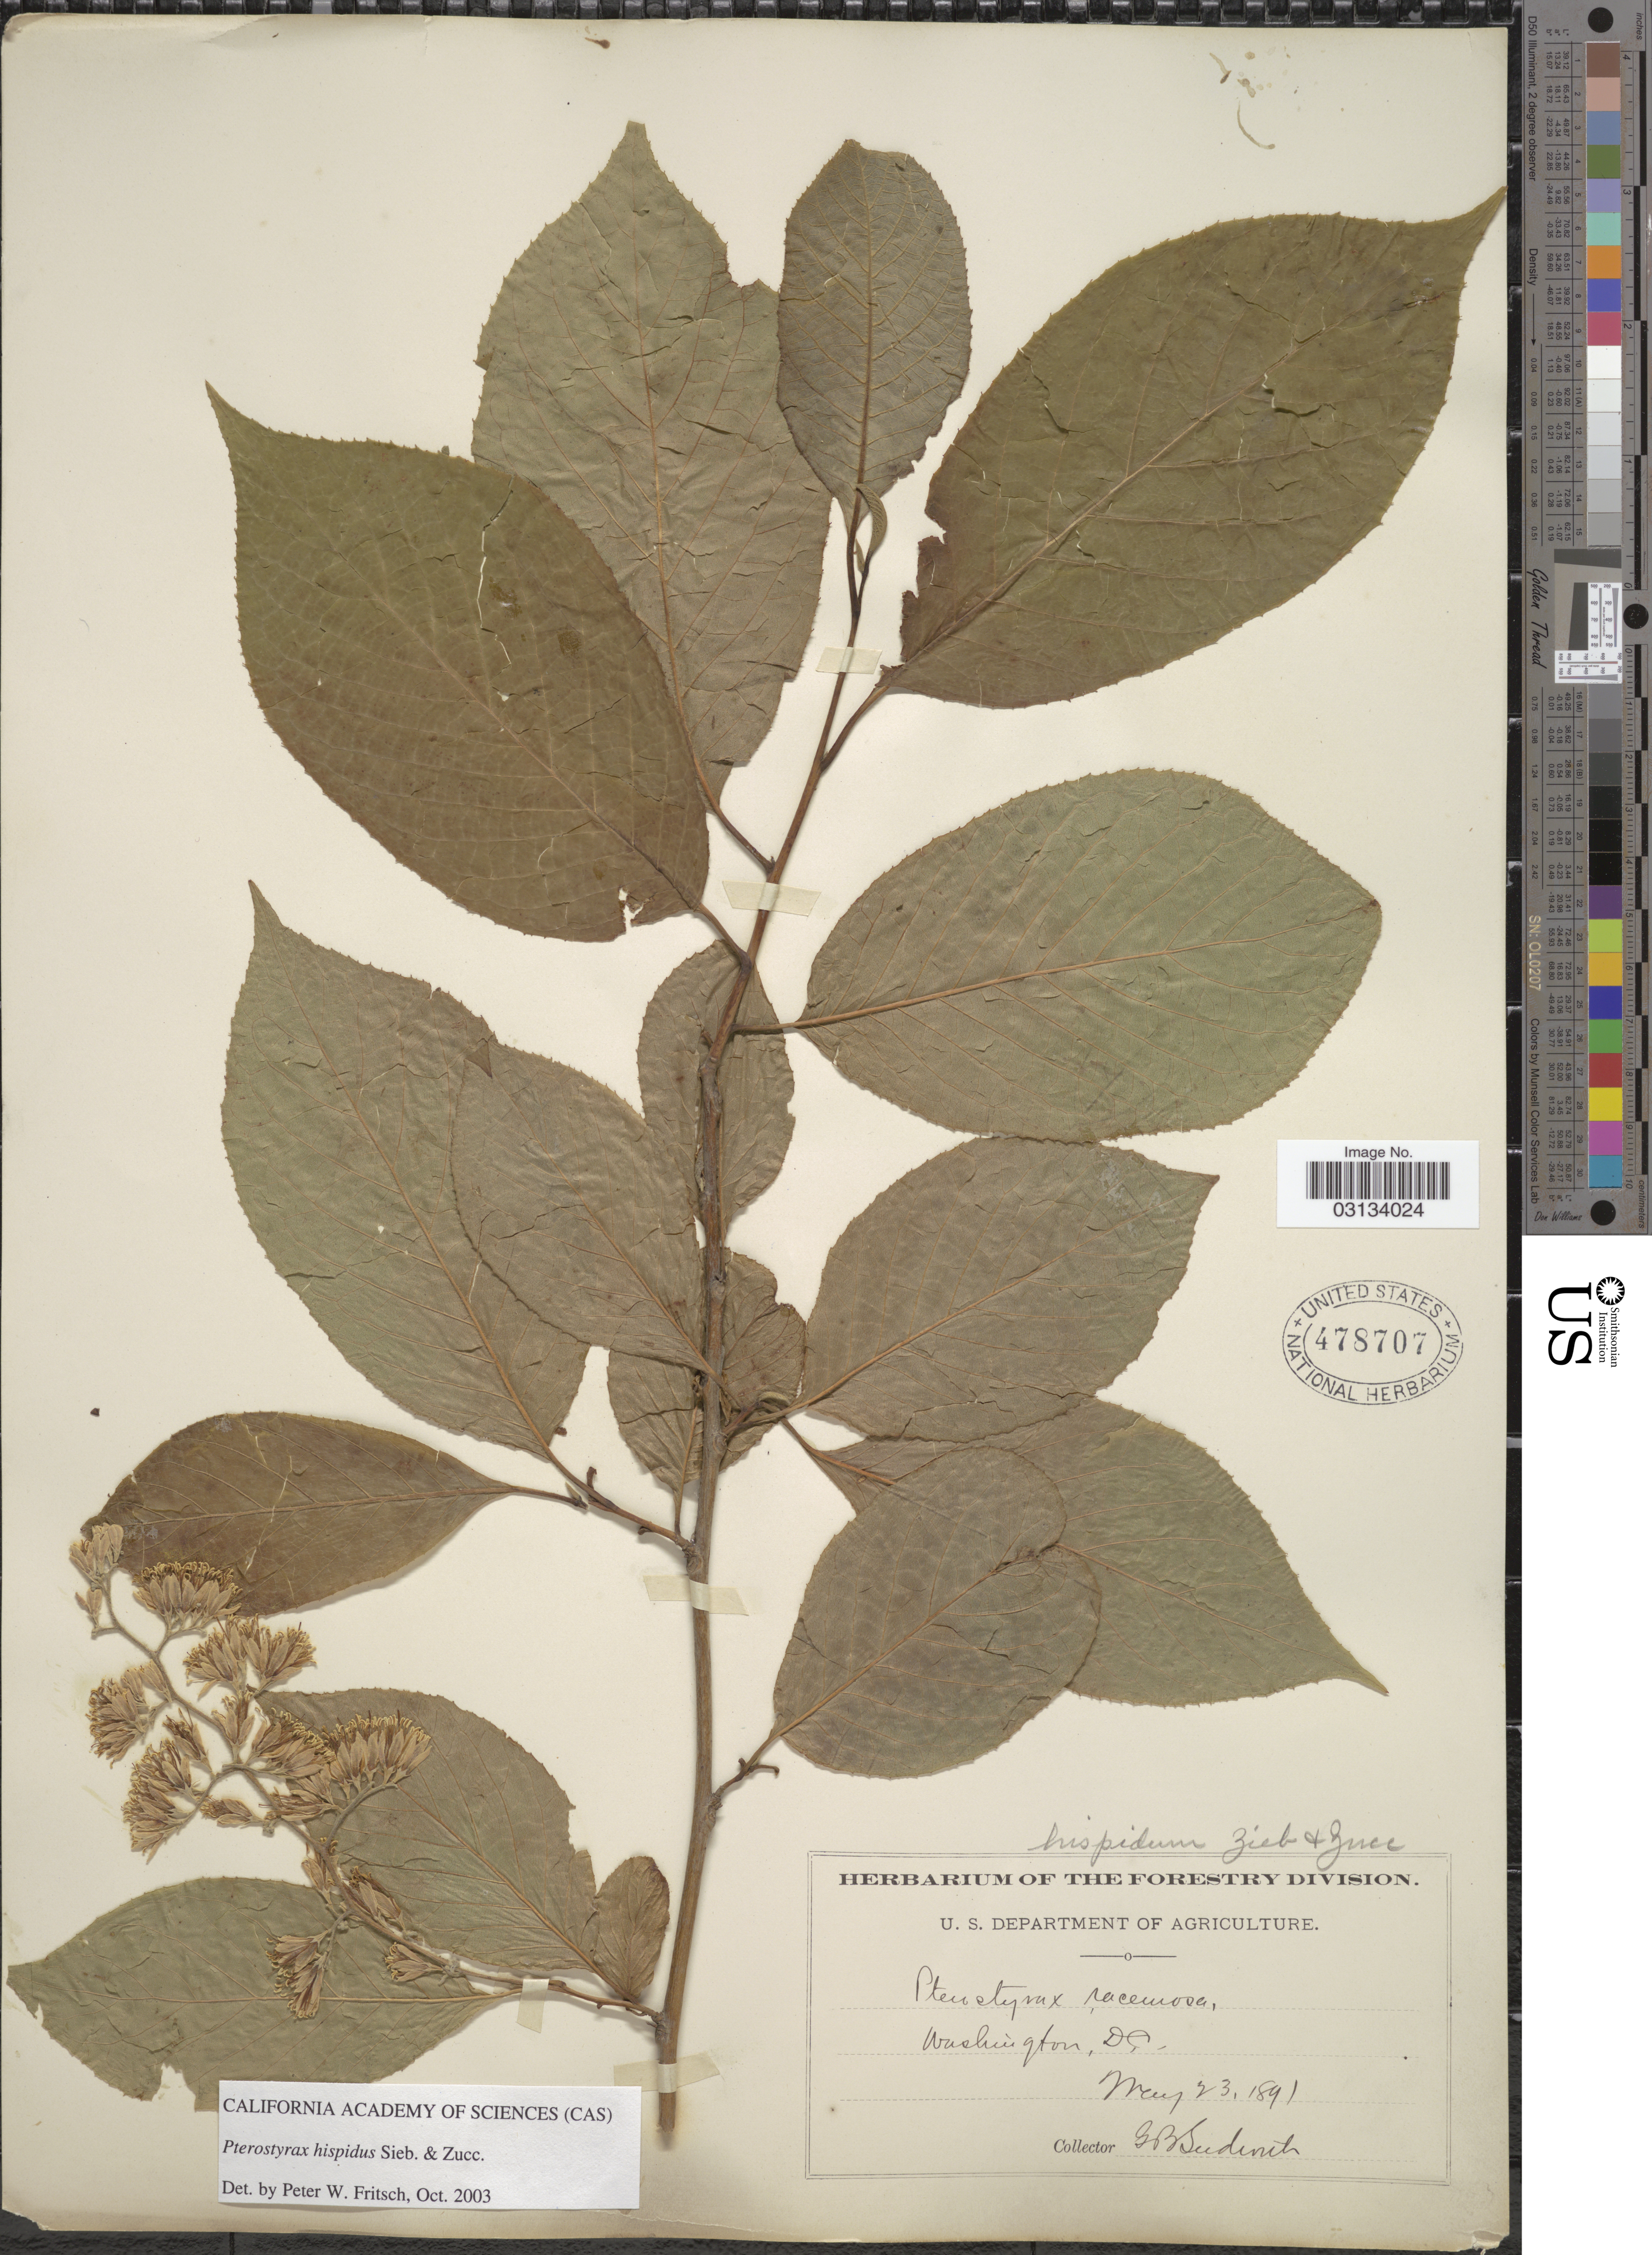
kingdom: Plantae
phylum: Tracheophyta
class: Magnoliopsida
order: Ericales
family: Styracaceae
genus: Pterostyrax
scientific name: Pterostyrax hispidus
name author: Siebold & Zucc.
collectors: G. B. Sudworth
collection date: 1891-05-23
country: United States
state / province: District of Columbia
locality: Washington, D. C.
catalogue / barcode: US 478707